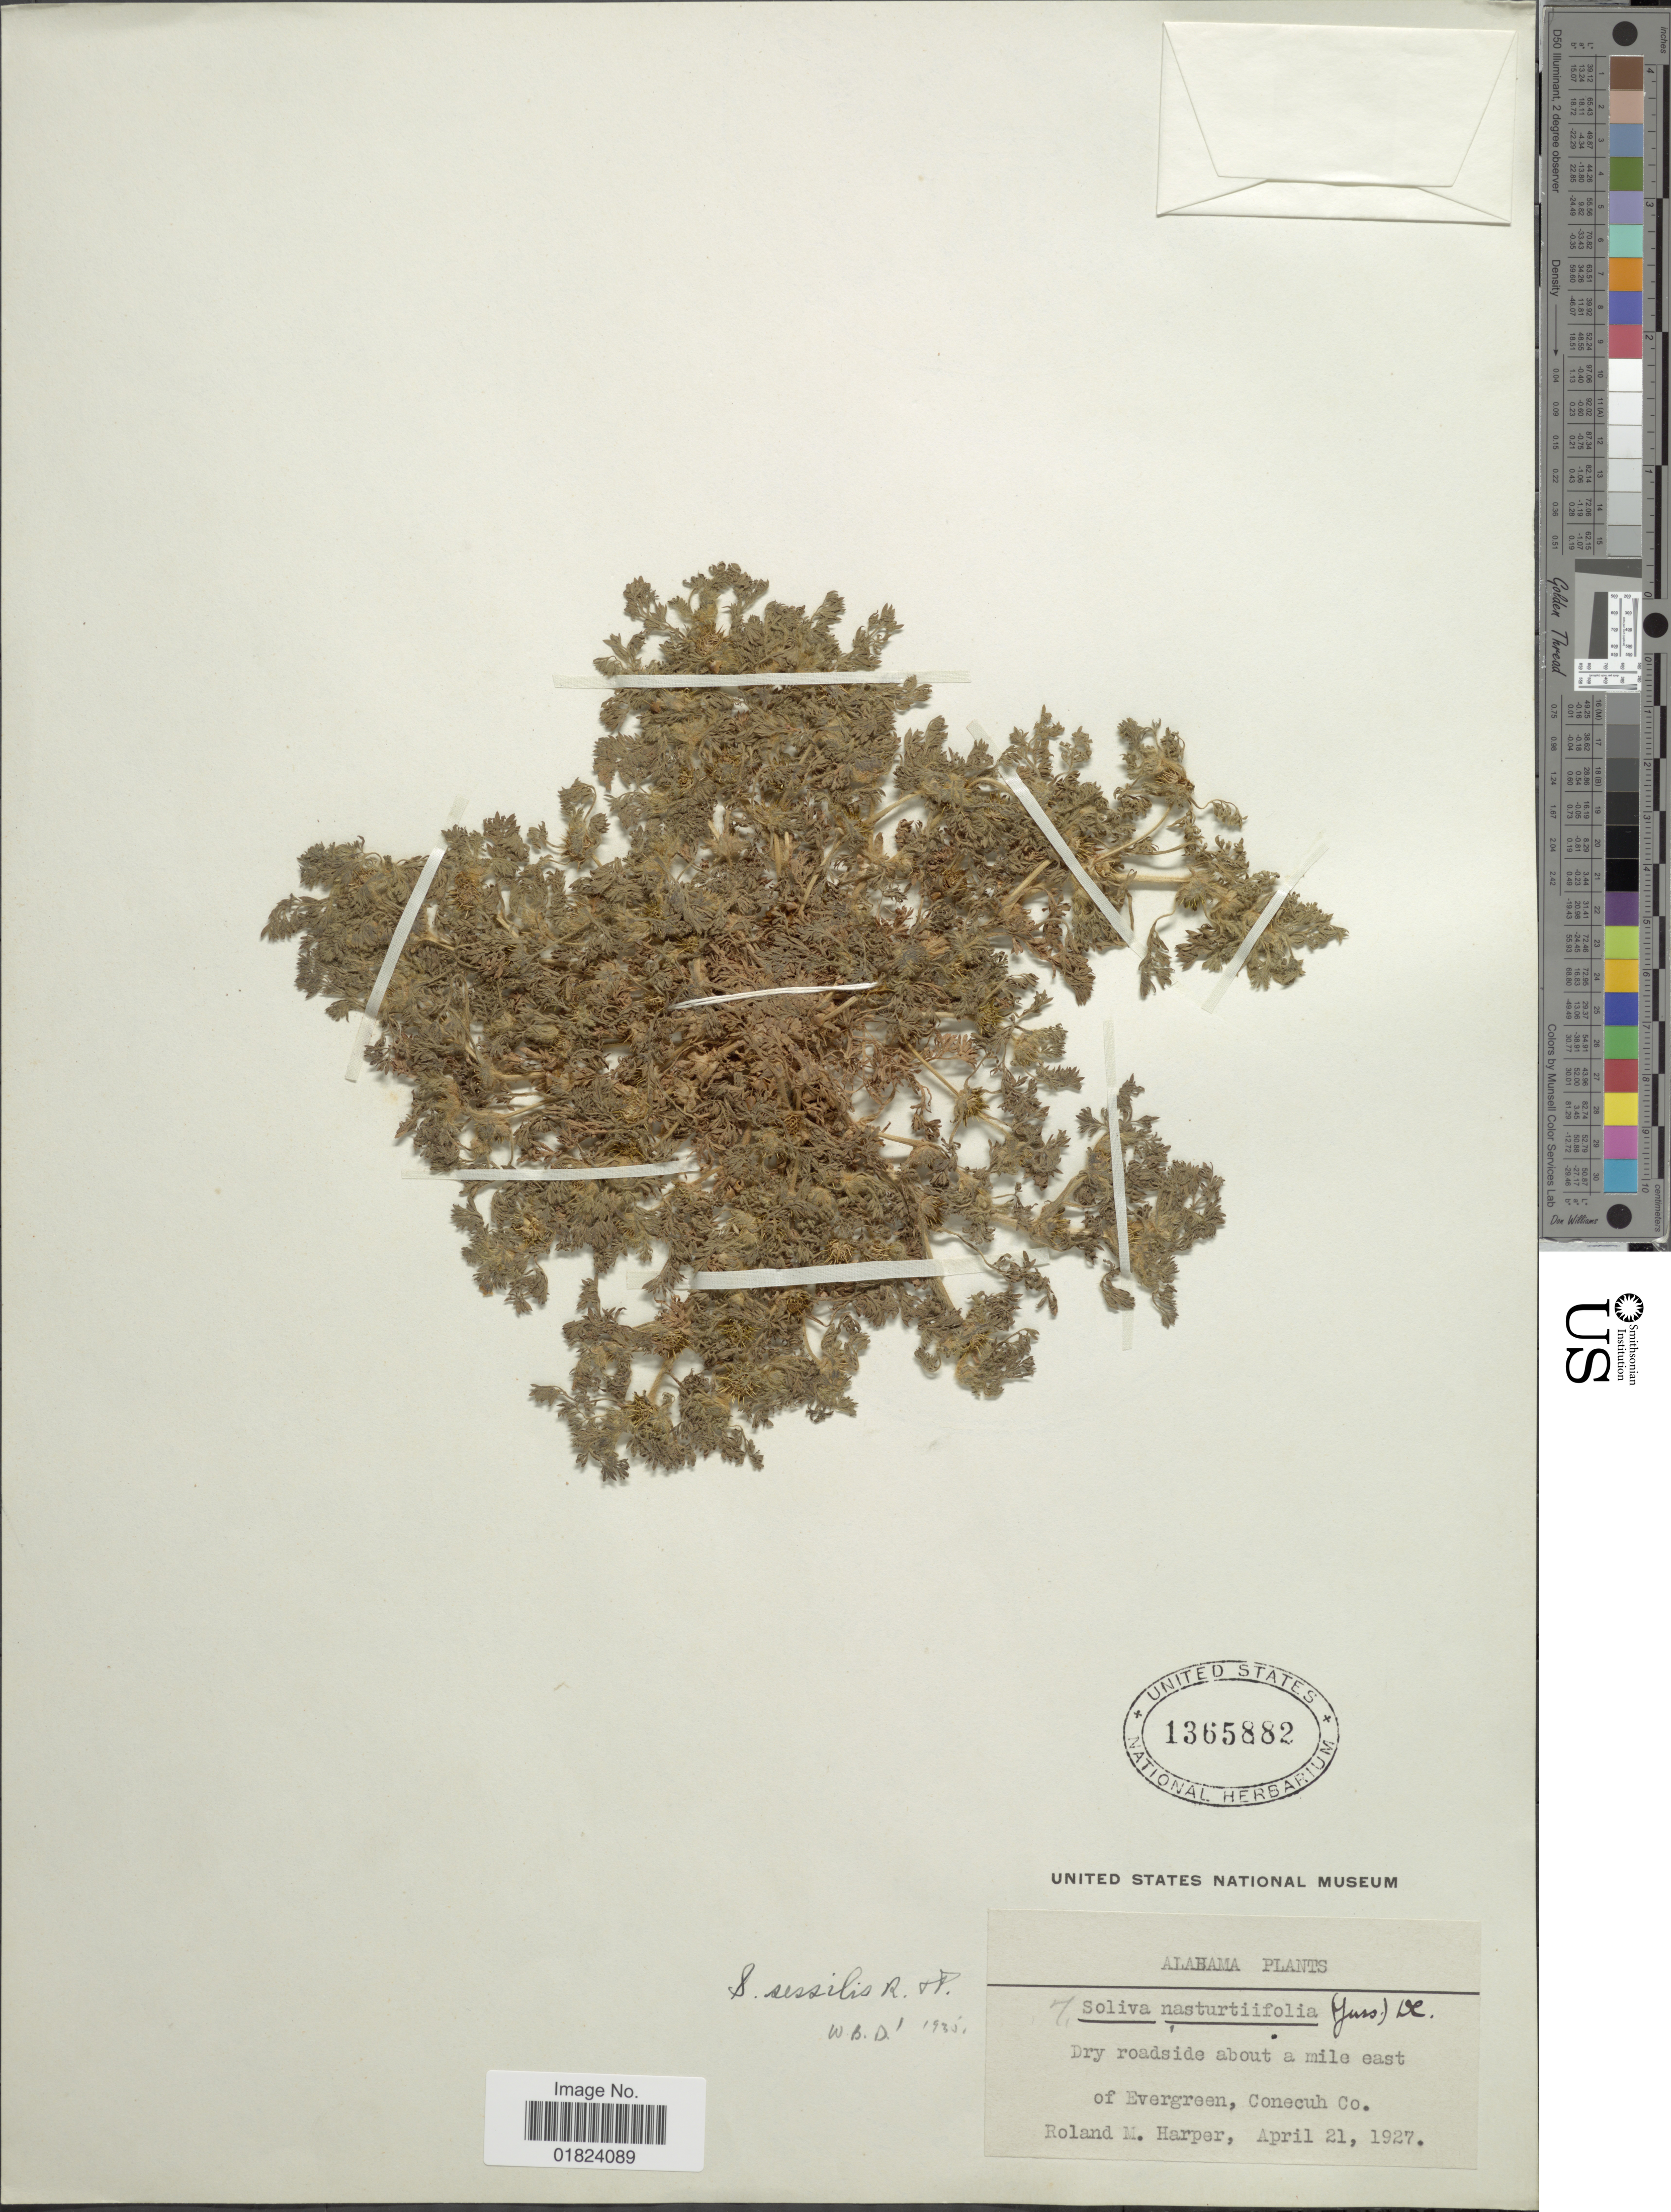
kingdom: Plantae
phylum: Tracheophyta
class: Magnoliopsida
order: Asterales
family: Asteraceae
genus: Soliva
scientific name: Soliva sessilis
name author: Ruiz & Pav.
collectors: R. M. Harper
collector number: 7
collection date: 1927-04-21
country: United States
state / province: Alabama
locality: Dry roadside about a mile east of Evergreen, Conecuh Co.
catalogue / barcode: US 1365882